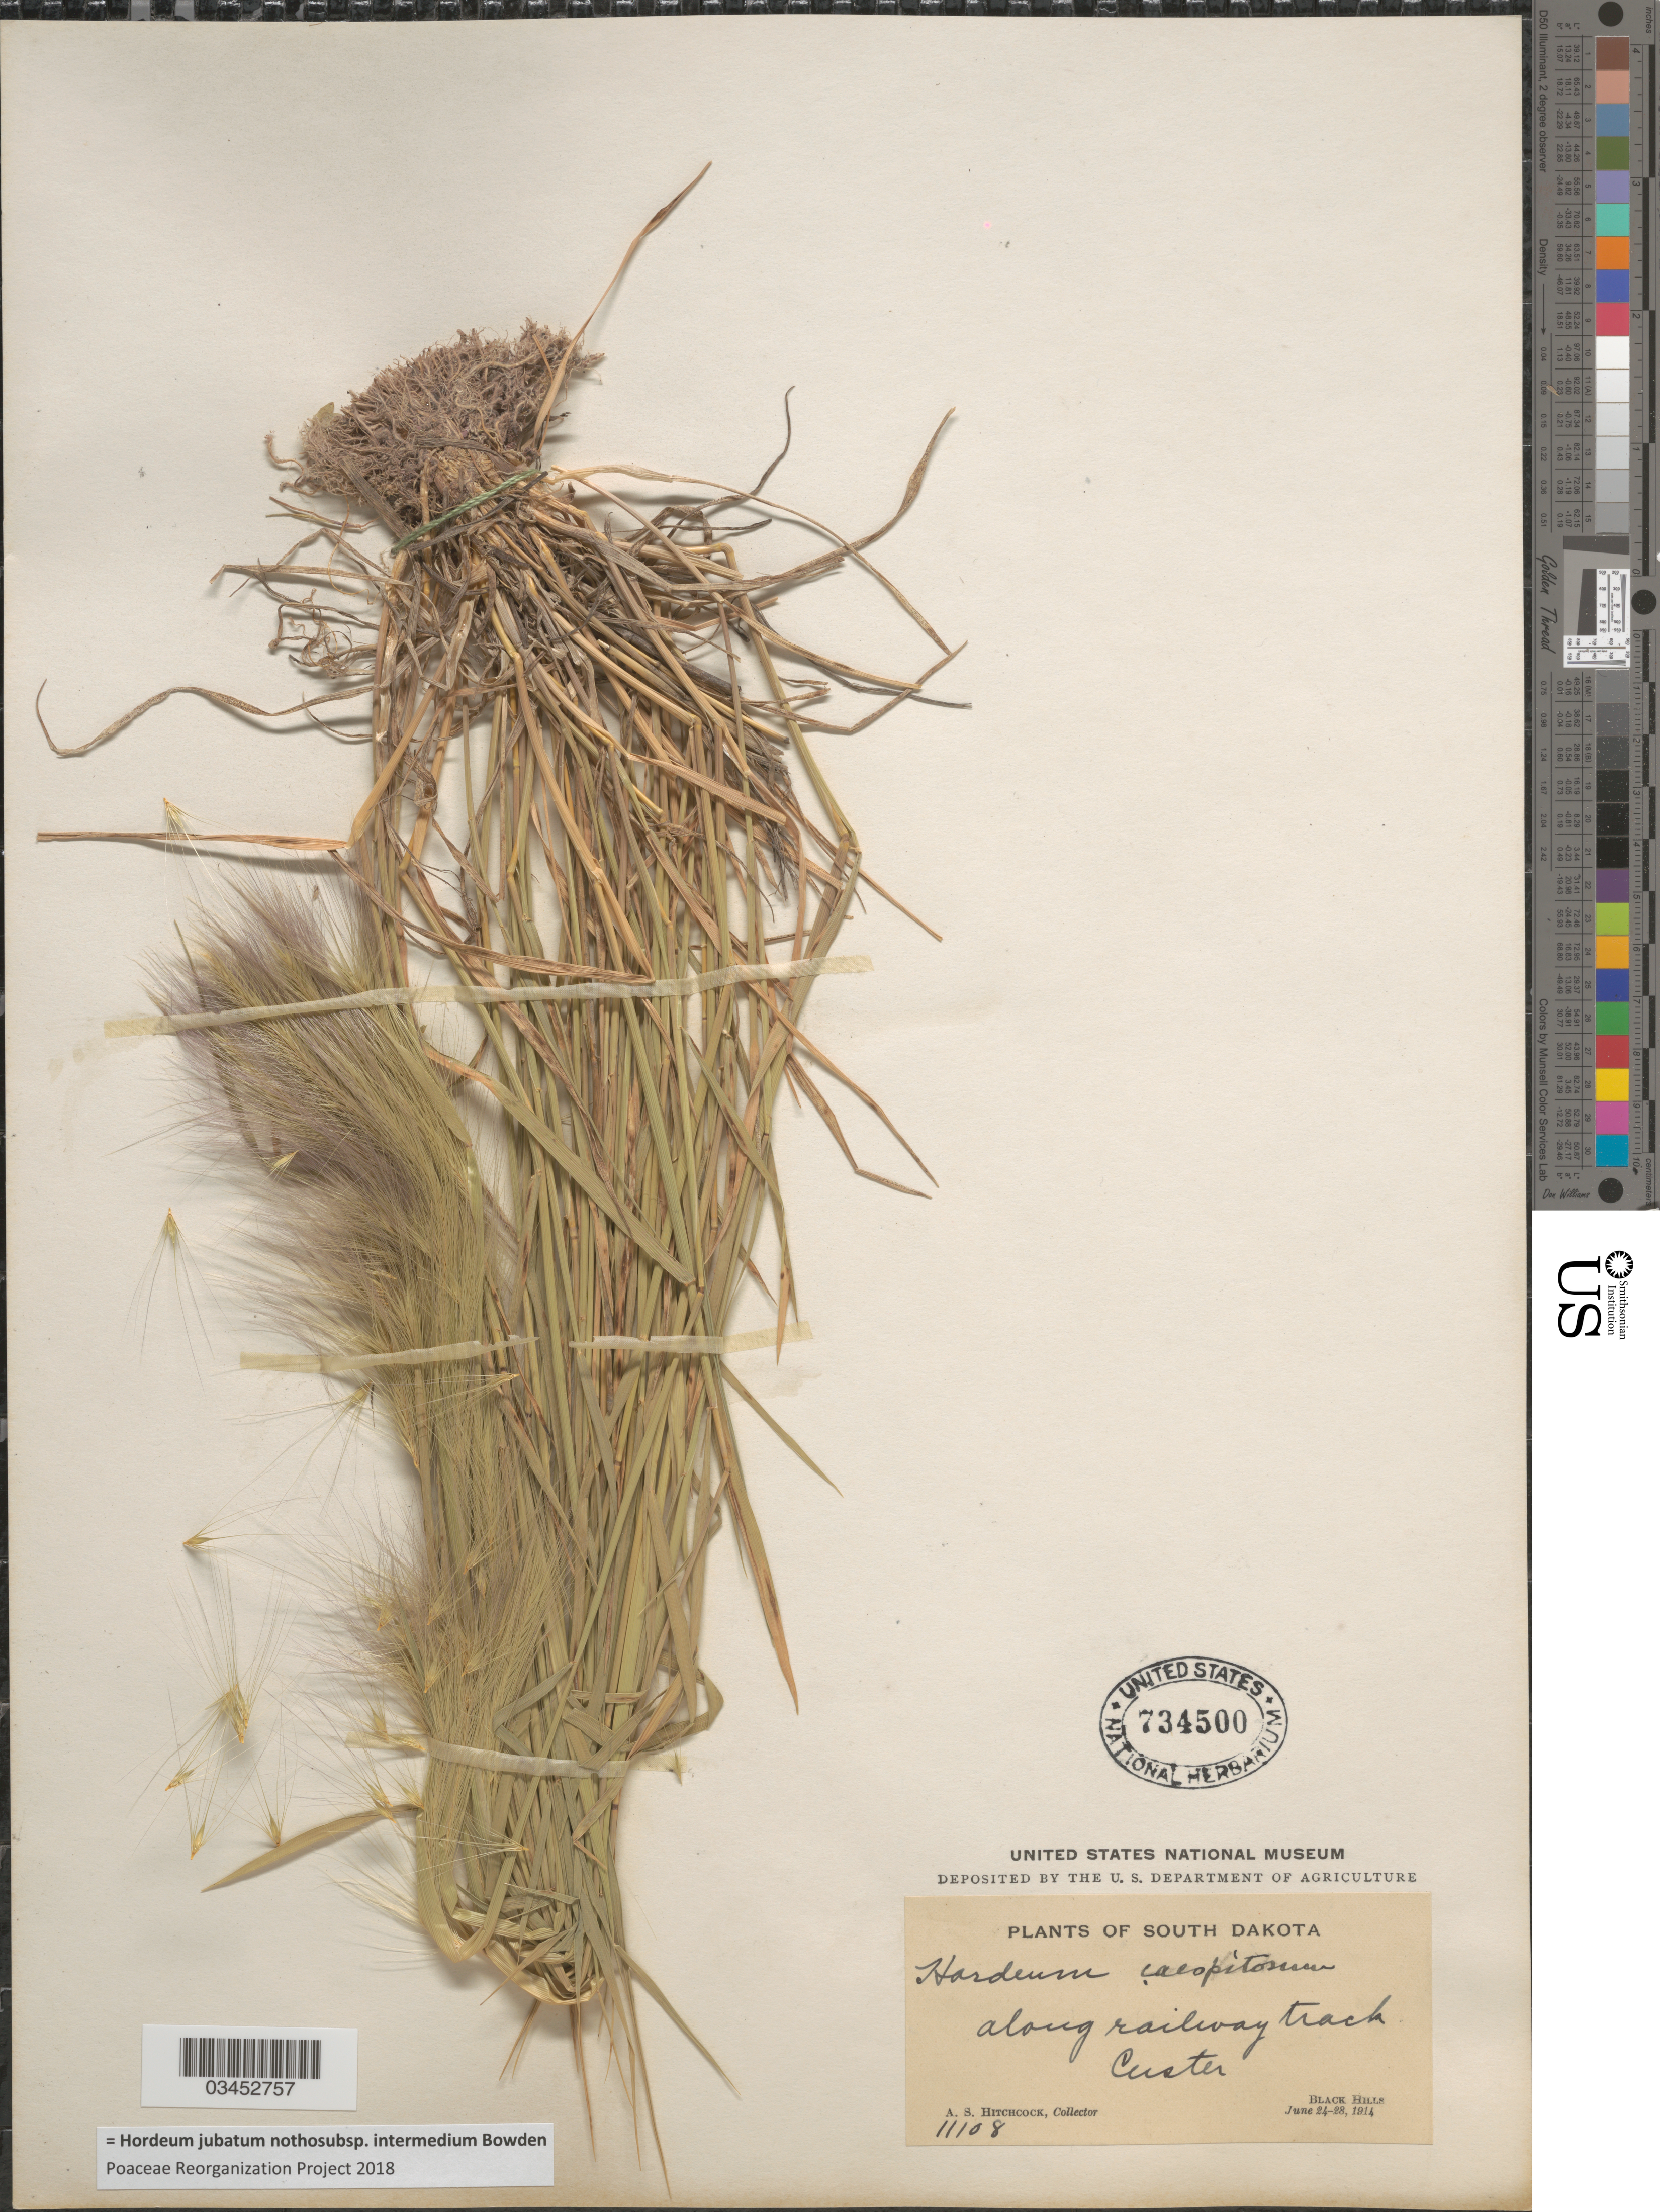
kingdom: Plantae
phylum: Tracheophyta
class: Liliopsida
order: Poales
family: Poaceae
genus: Hordeum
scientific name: Hordeum jubatum nothosubsp. intermedium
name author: Bowden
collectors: A. S. Hitchcock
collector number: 11108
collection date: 1914-06-24/1914-06-28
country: United States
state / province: South Dakota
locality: Along railway track. Custer. Black Hills.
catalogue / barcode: US 734500